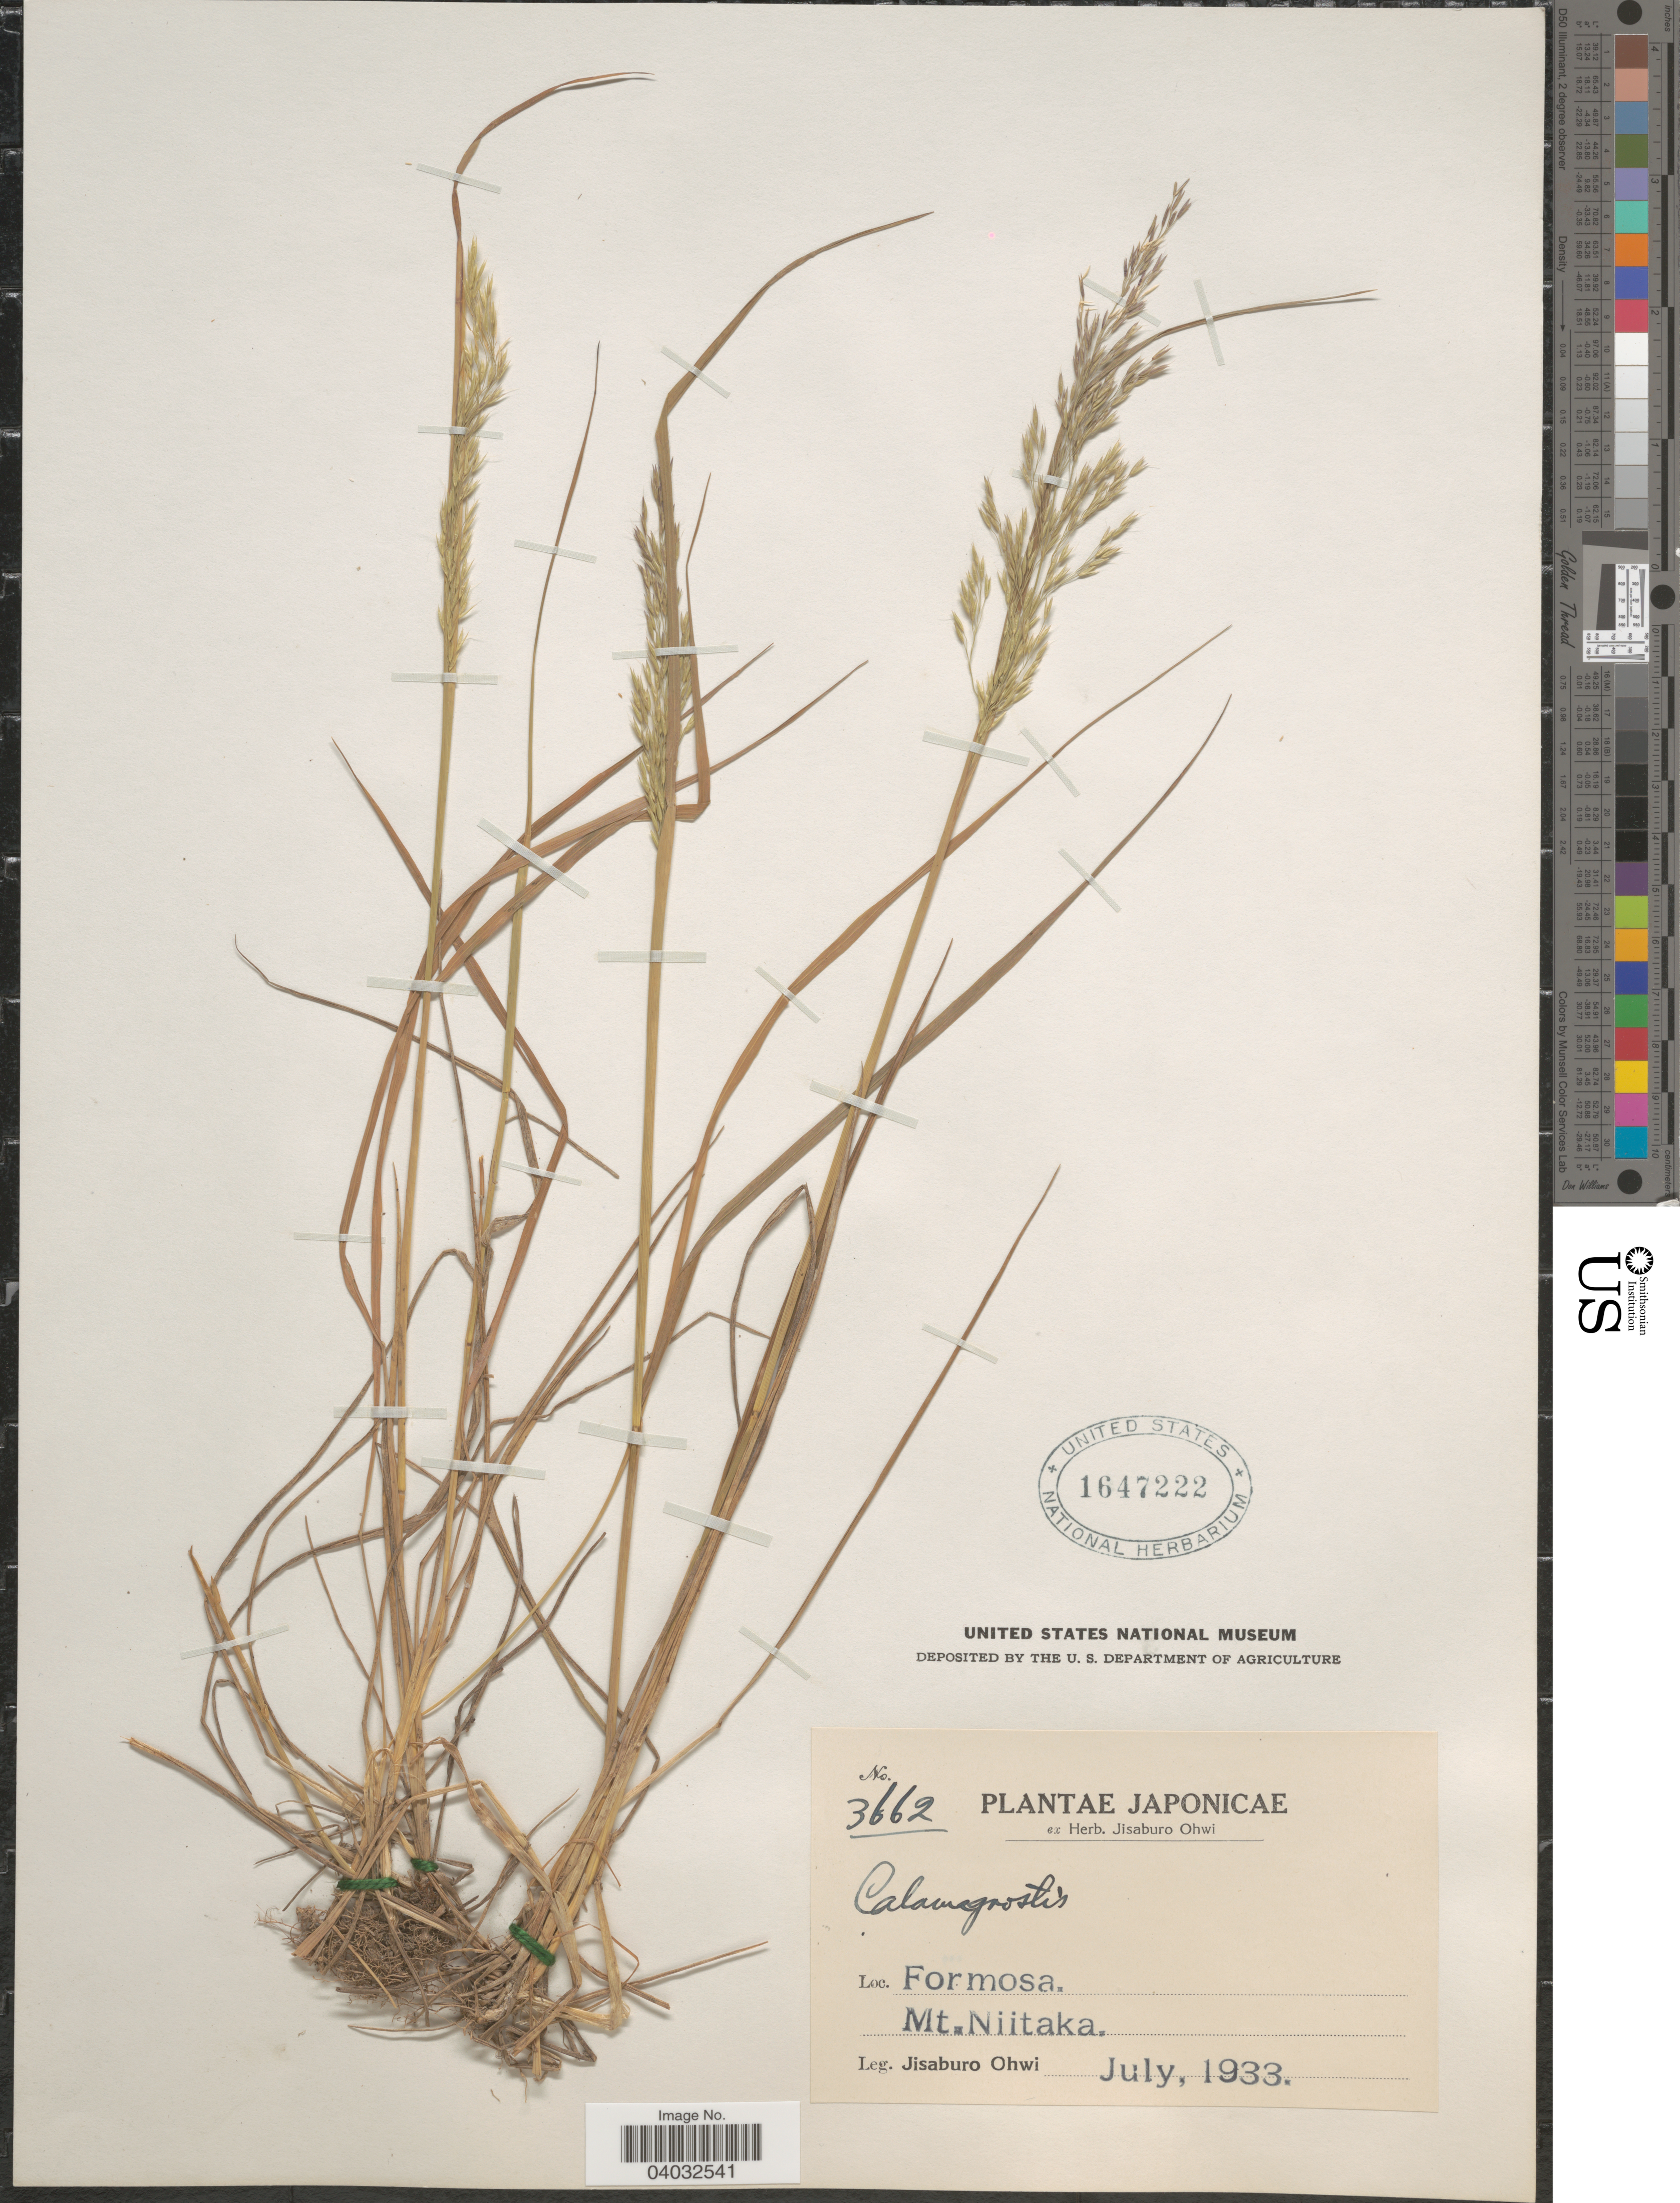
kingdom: Plantae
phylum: Tracheophyta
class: Liliopsida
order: Poales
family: Poaceae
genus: Calamagrostis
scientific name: Calamagrostis sp.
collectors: J. Ohwi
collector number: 3662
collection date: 1933-07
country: Taiwan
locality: Formosa. Mt. Niitaka.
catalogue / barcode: US 1647222